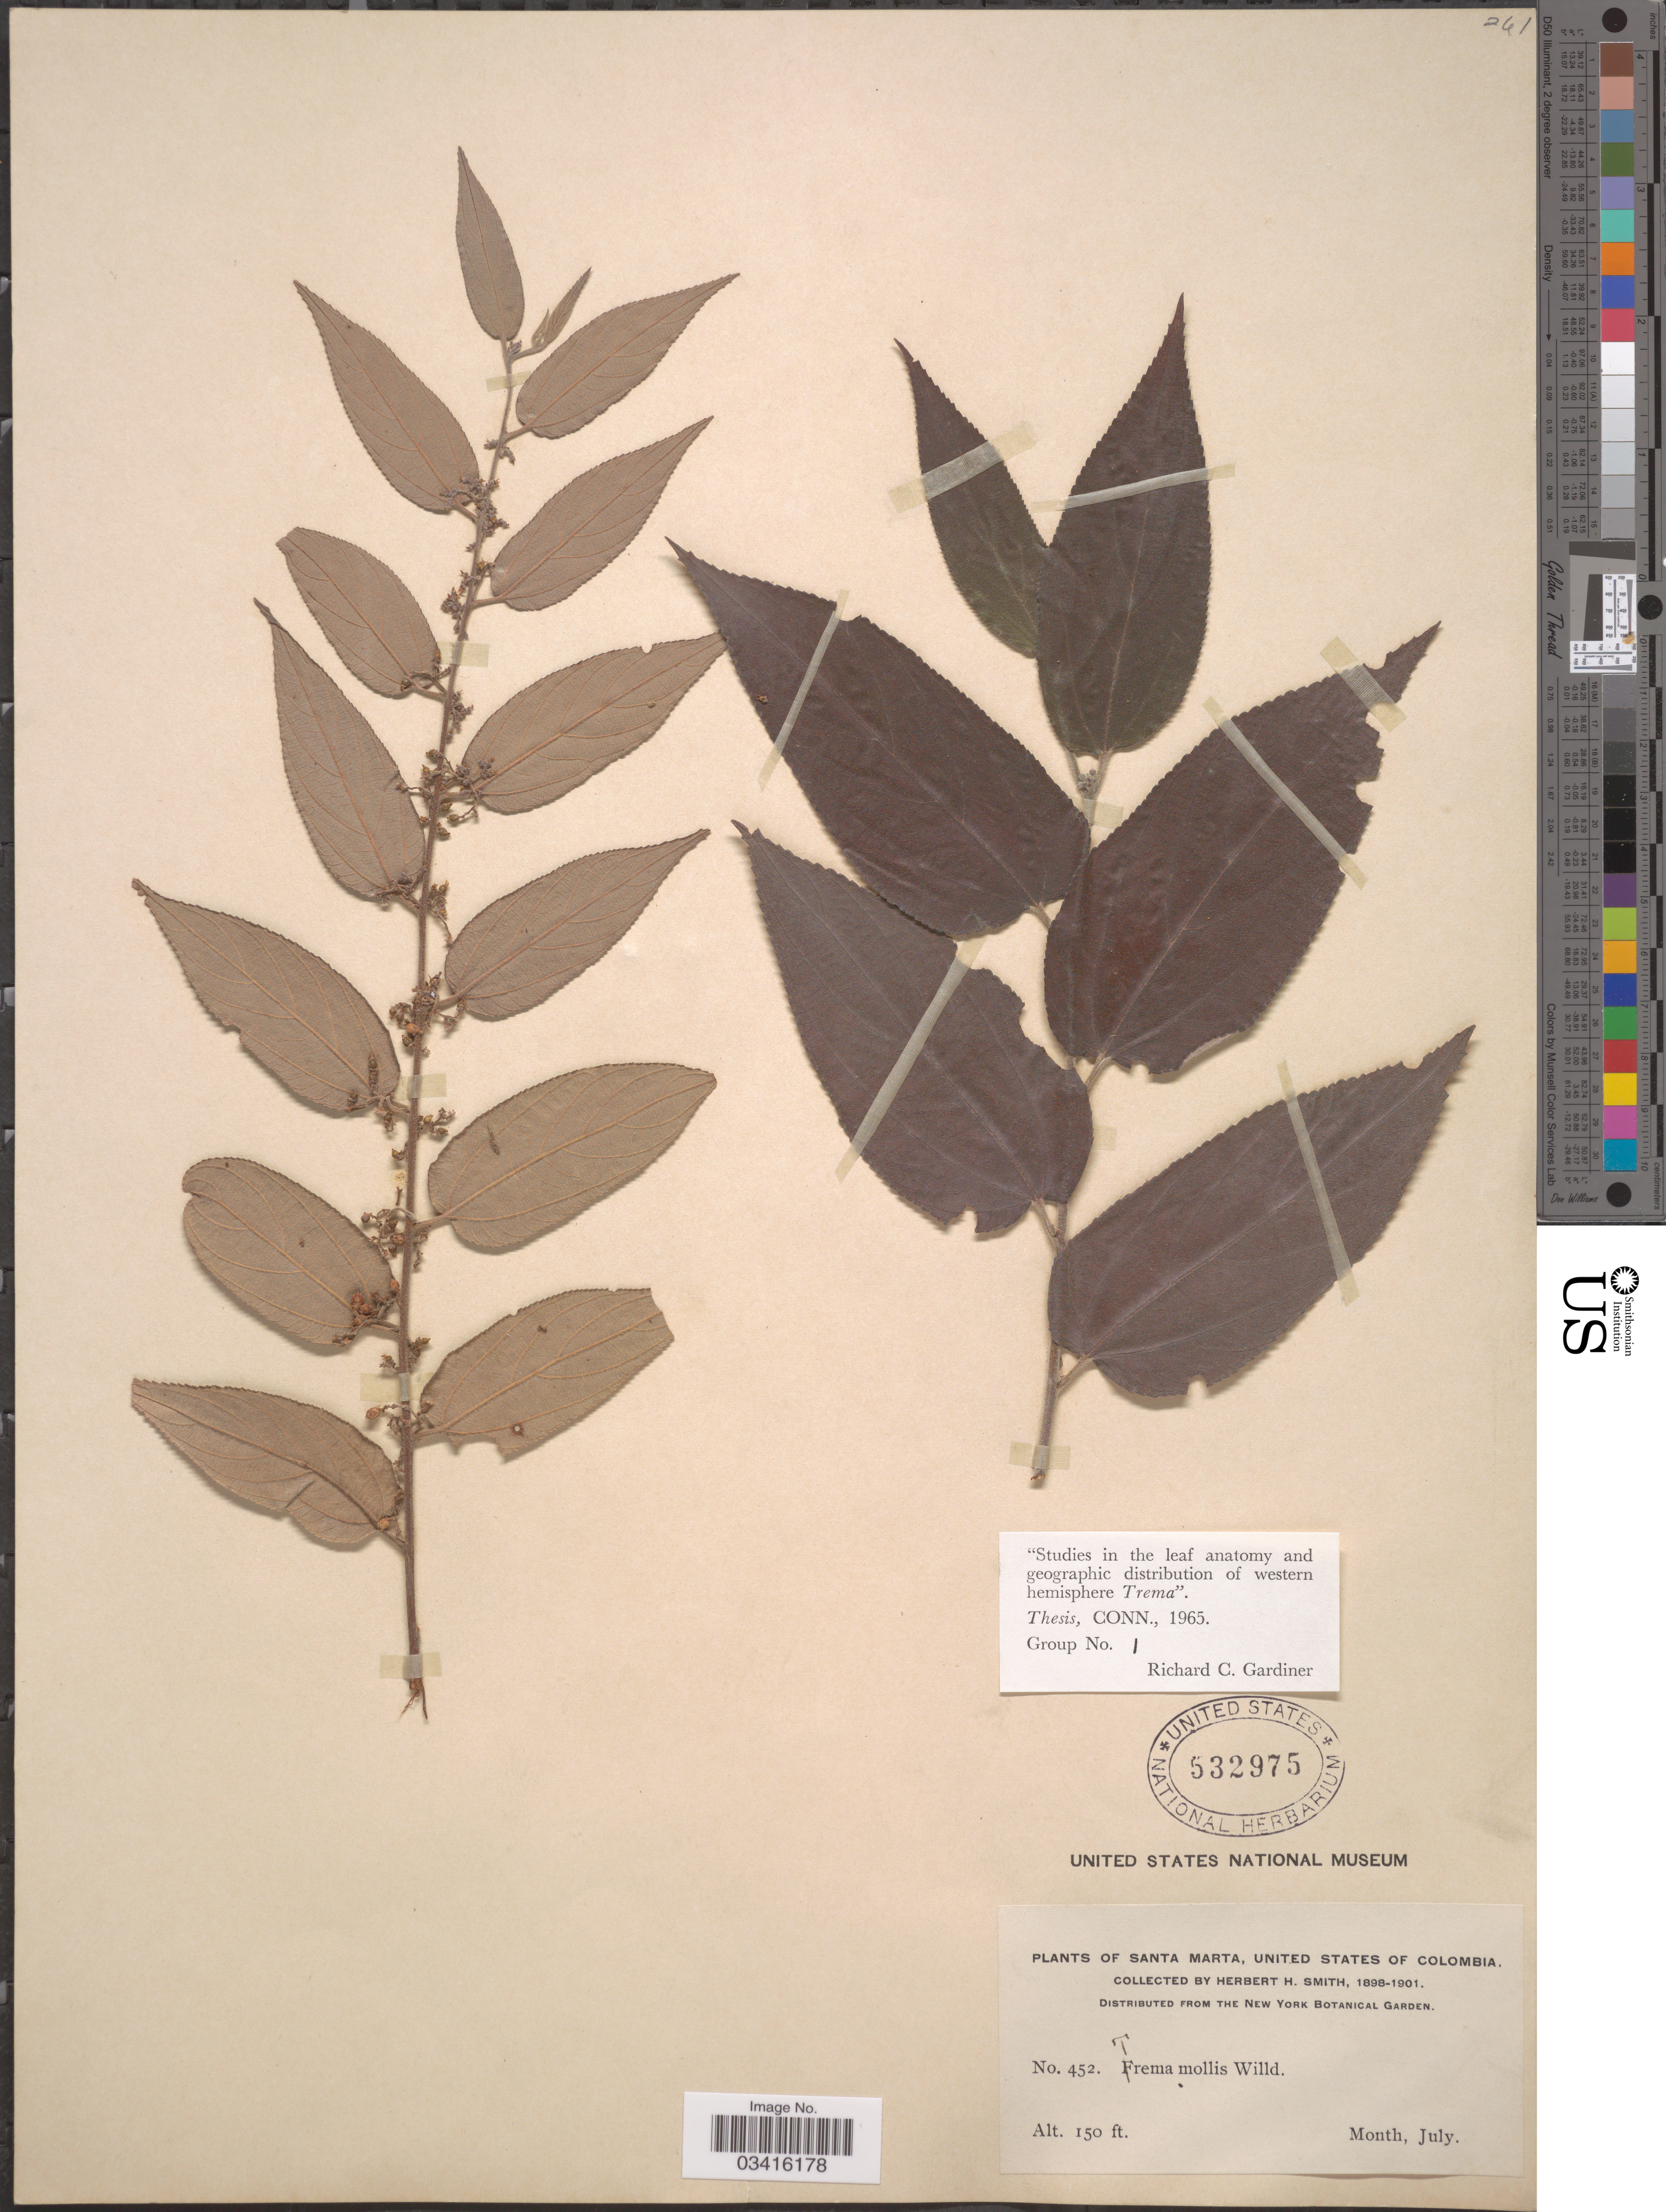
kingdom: Plantae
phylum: Tracheophyta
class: Magnoliopsida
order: Rosales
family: Cannabaceae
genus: Trema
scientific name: Trema molle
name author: (Humb. & Bonpl. ex Willd.) Blume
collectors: Herbert H. Smith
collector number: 452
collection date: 1898-07/1901-07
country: Colombia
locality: Santa Marta.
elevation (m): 46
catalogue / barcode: US 532975